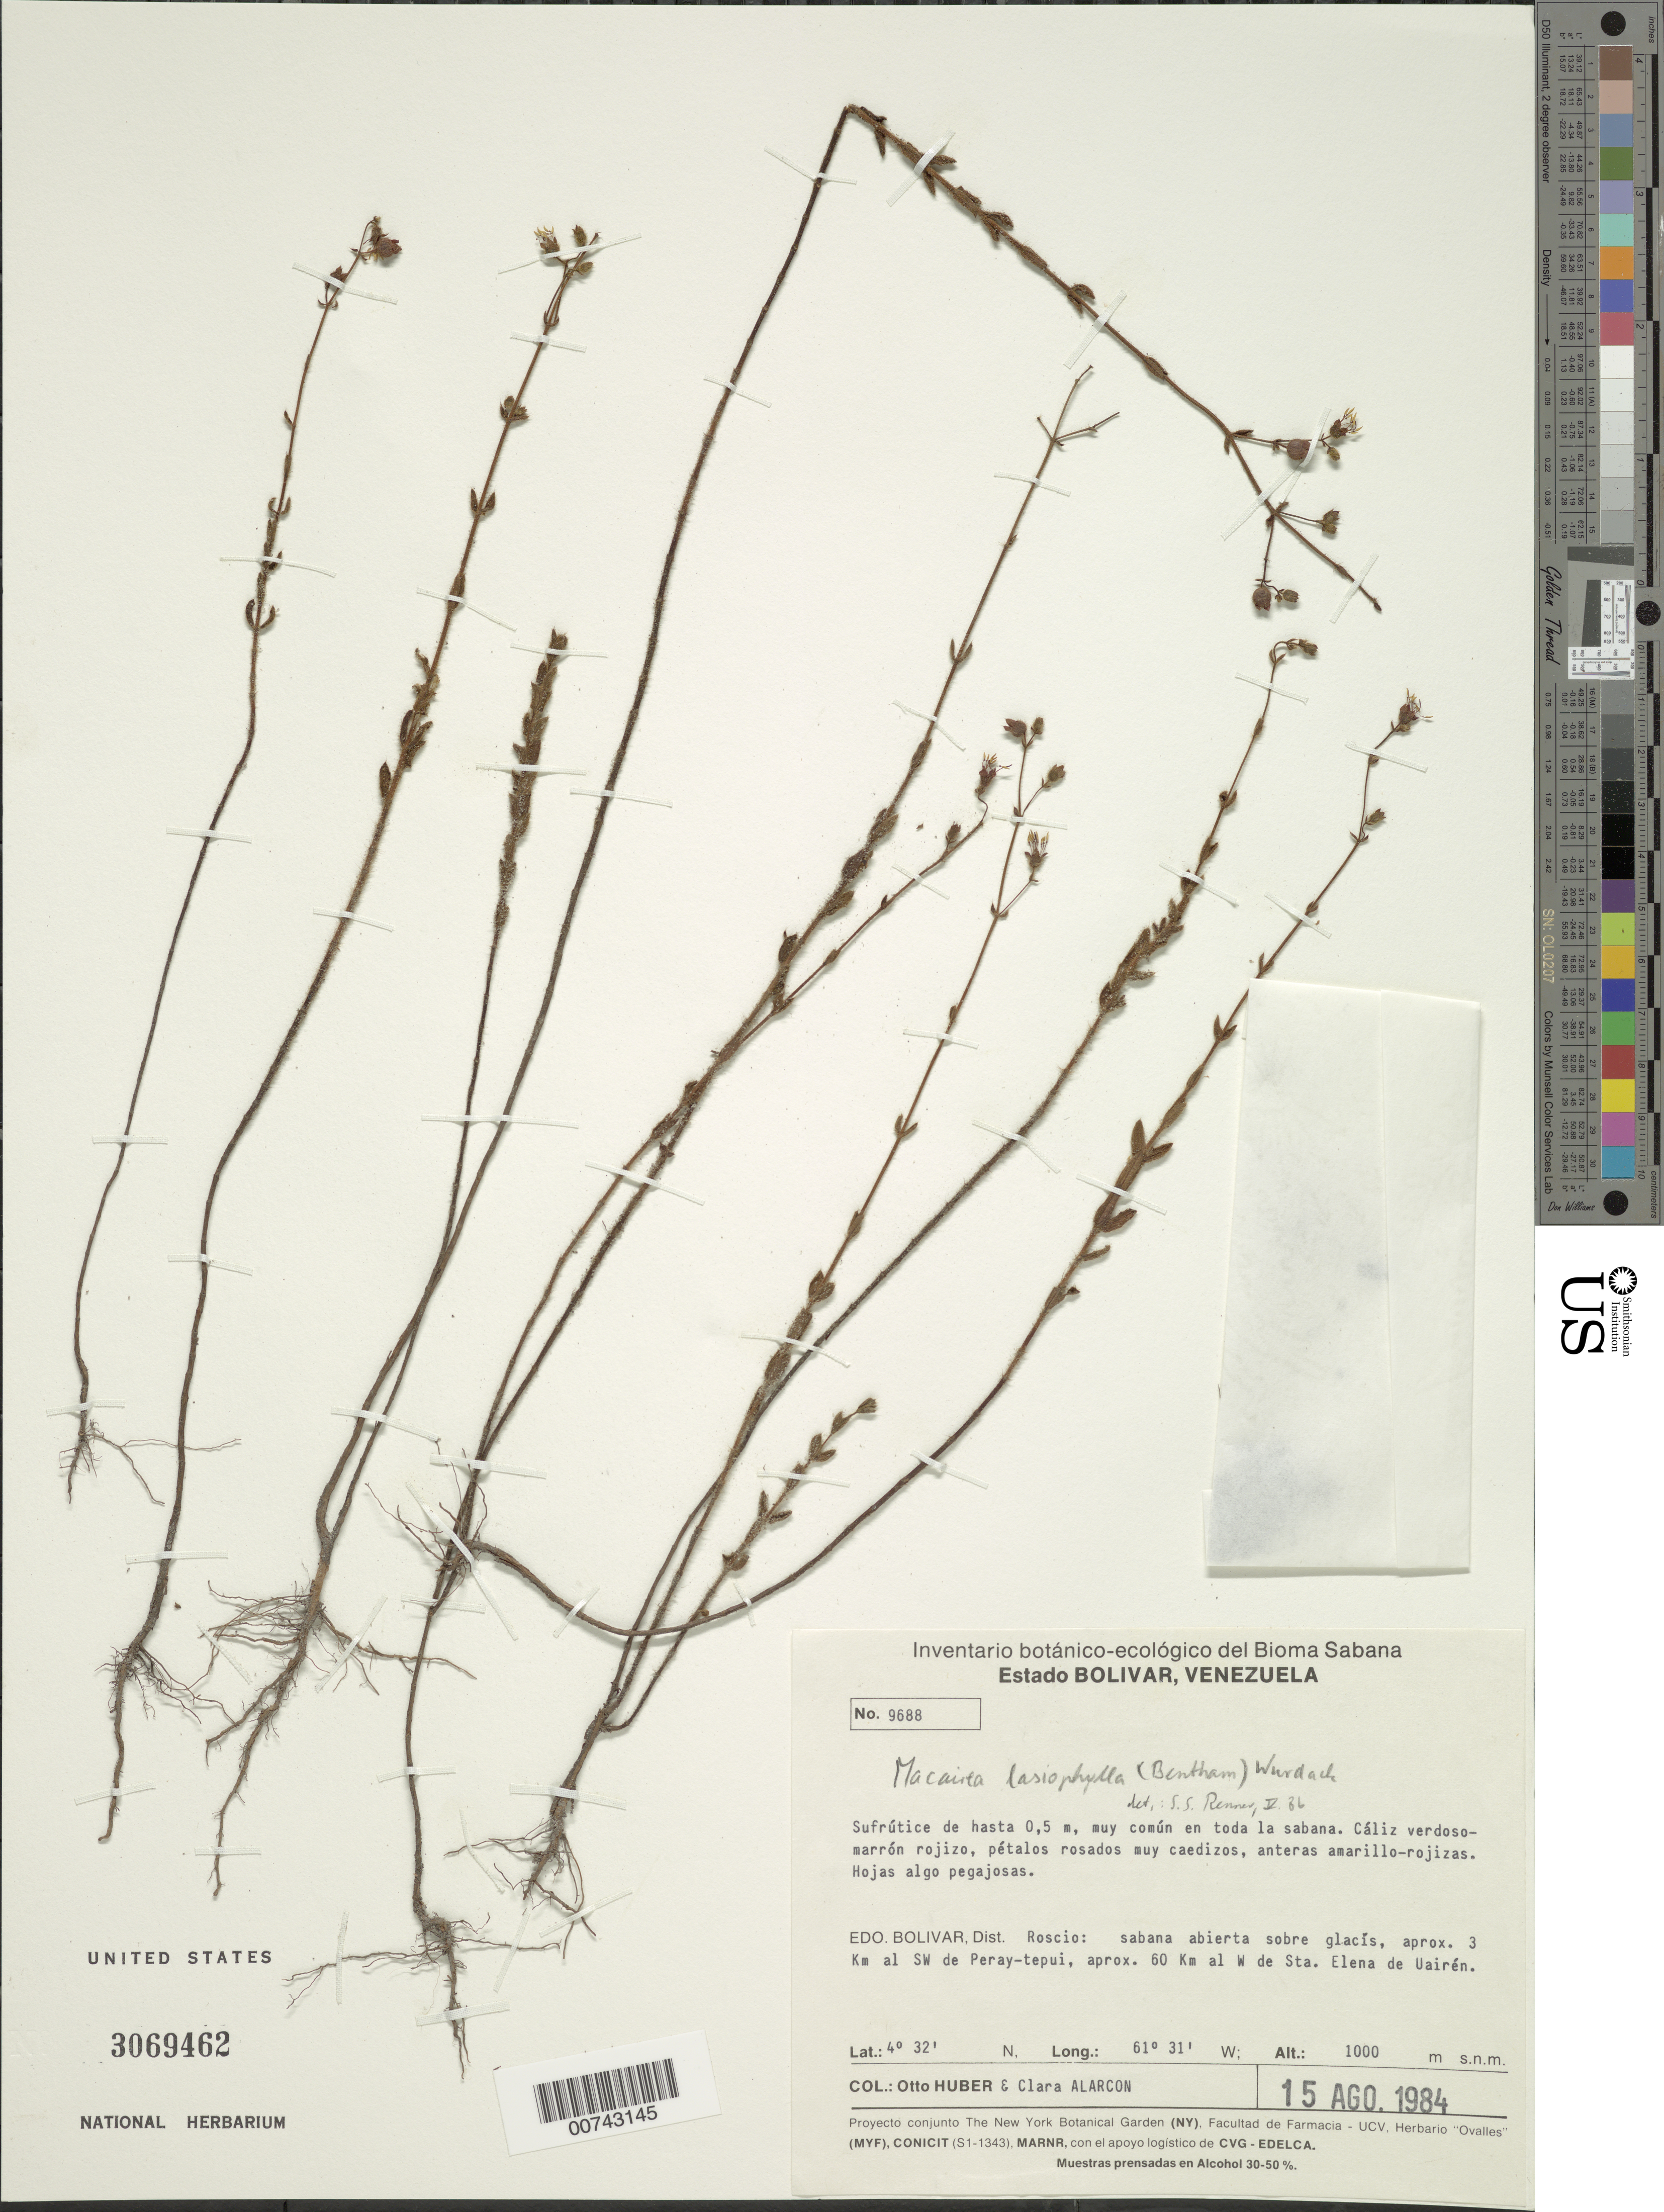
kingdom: Plantae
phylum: Tracheophyta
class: Magnoliopsida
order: Myrtales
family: Melastomataceae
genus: Macairea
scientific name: Macairea lasiophylla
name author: (Benth.) Wurdack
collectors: O. Huber & C. Alarcon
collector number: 9688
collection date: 1984-08-15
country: Venezuela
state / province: Bolivar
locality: Dist. Roscio: aprox. 3 Km al SW de Peray-tepui, aprox. 60 Km al W de Sta. Elena de Uairén.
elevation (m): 1000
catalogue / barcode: US 3069462